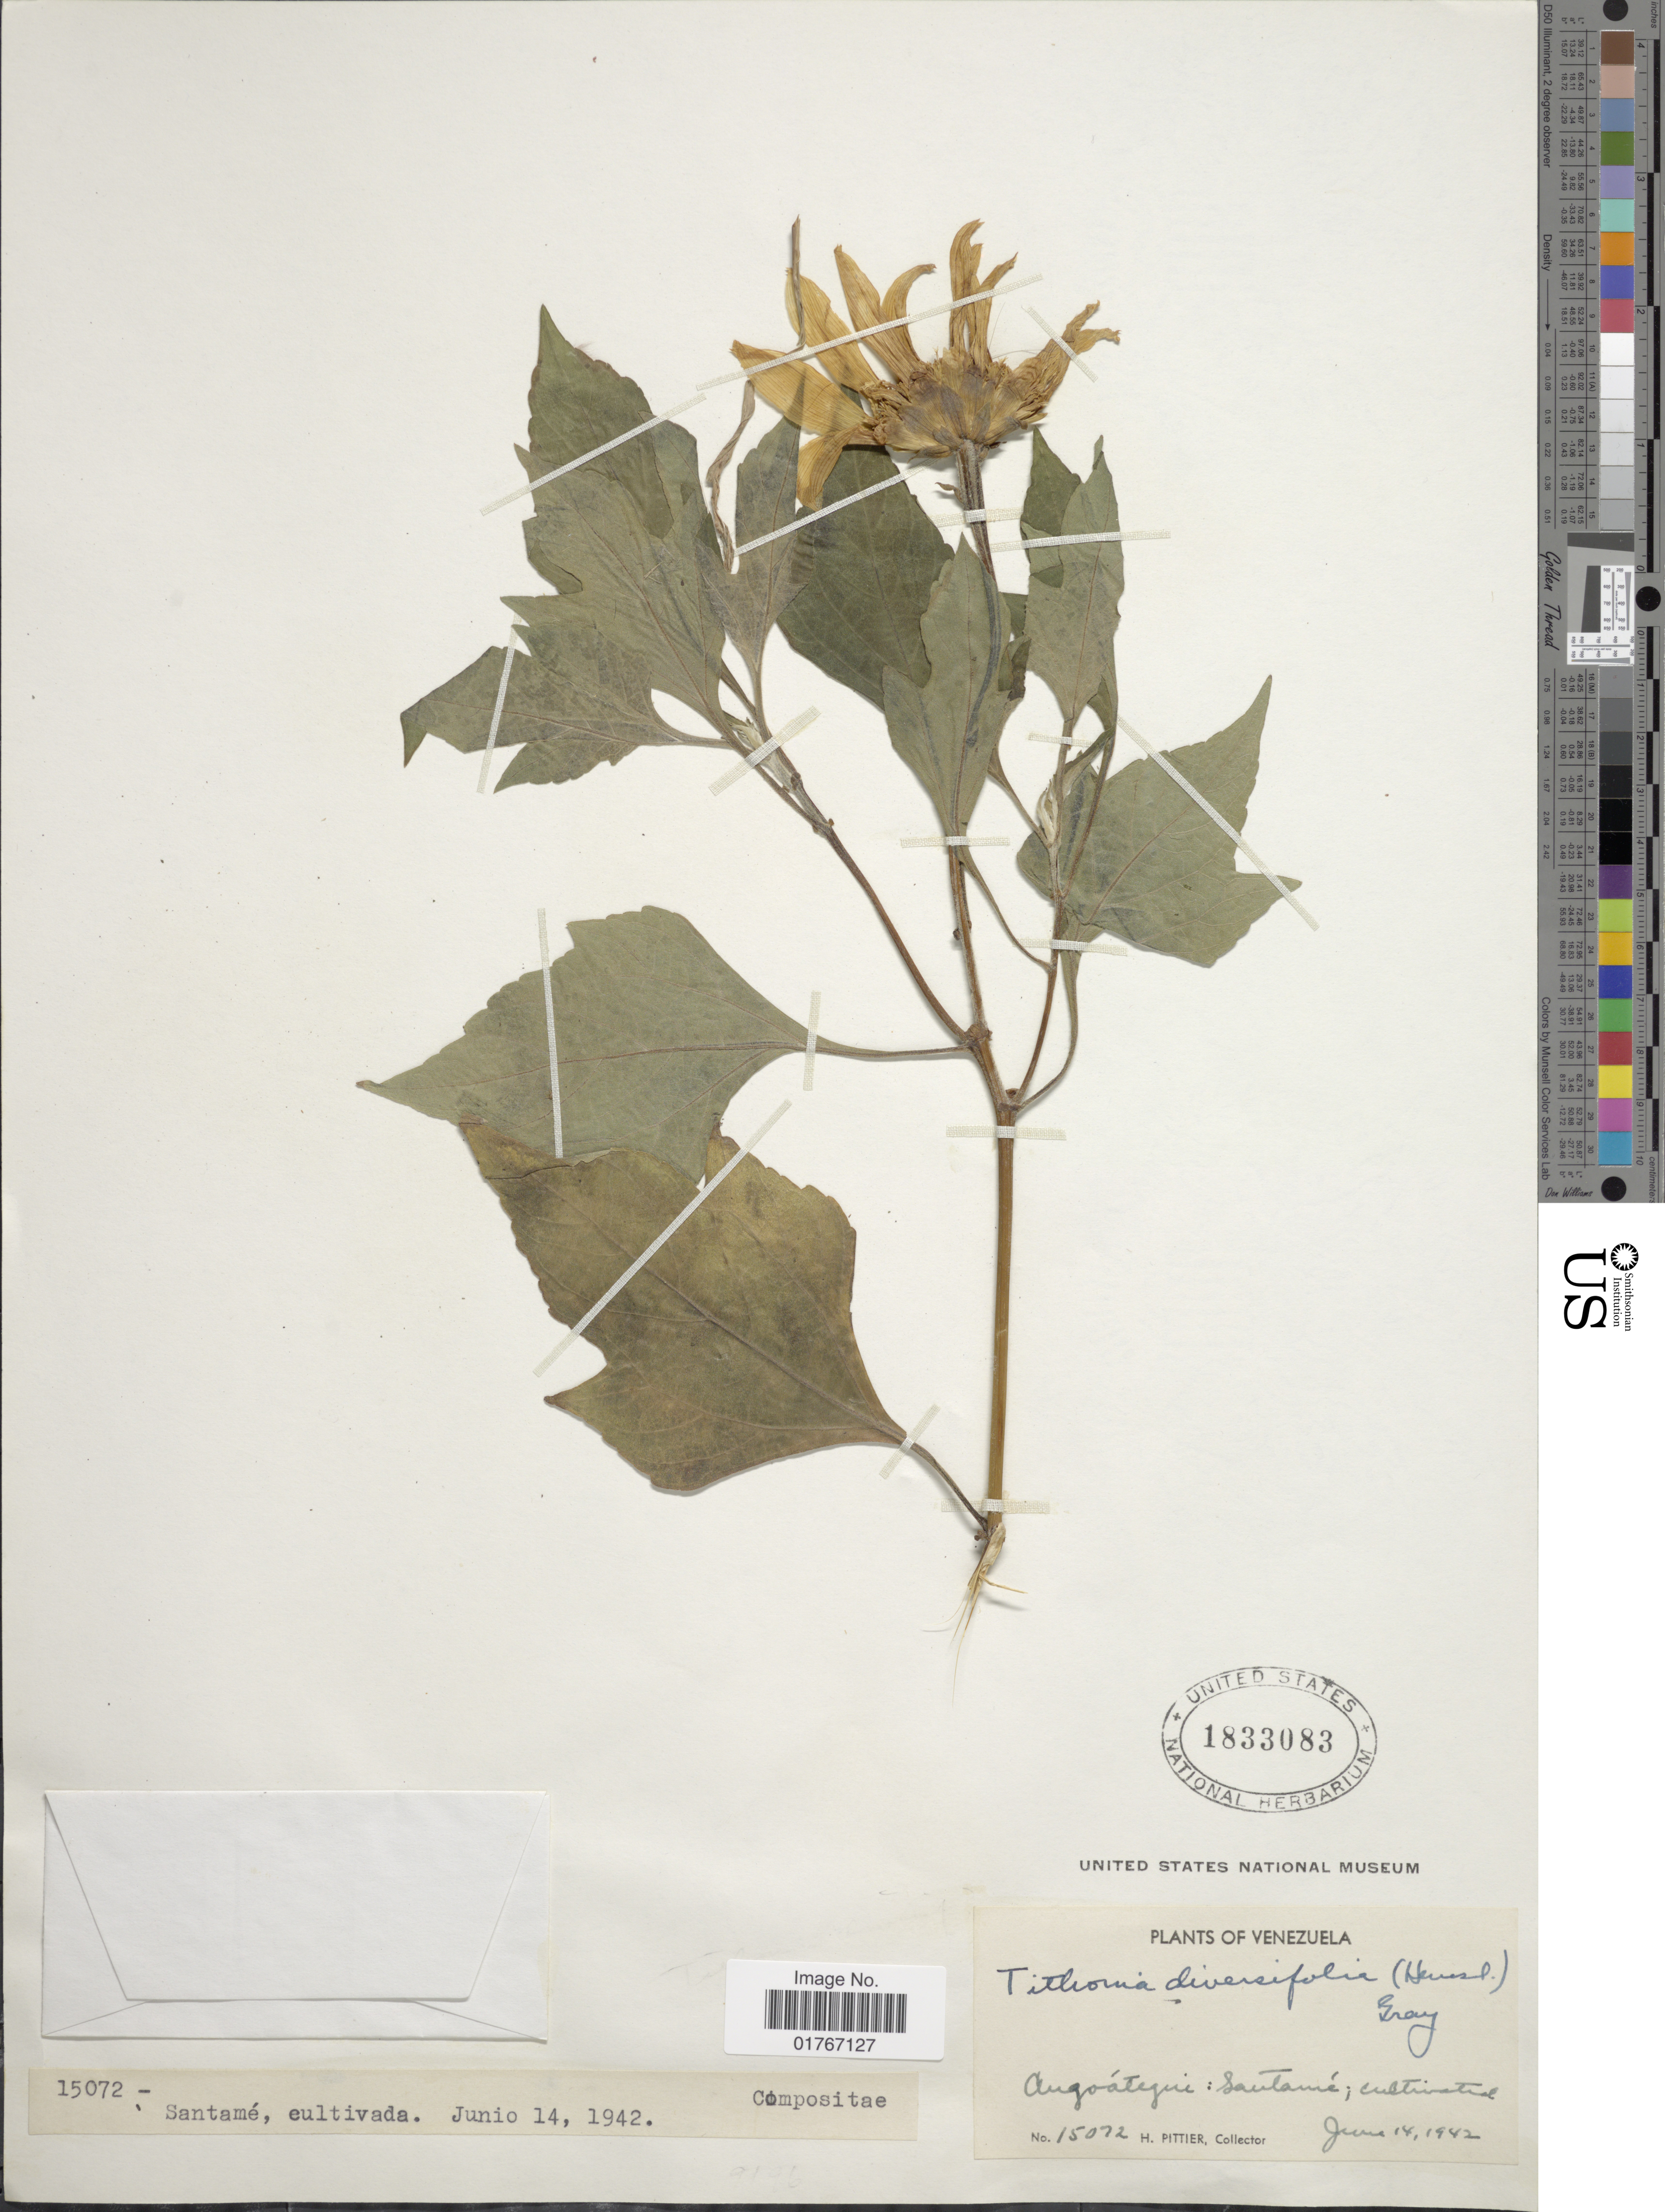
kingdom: Plantae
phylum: Tracheophyta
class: Magnoliopsida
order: Asterales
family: Asteraceae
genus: Tithonia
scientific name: Tithonia diversifolia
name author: (Hemsl.) A. Gray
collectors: H. F. Pittier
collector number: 15072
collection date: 1942-06-14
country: Venezuela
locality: Angóategui: Santamé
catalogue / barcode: US 1833083